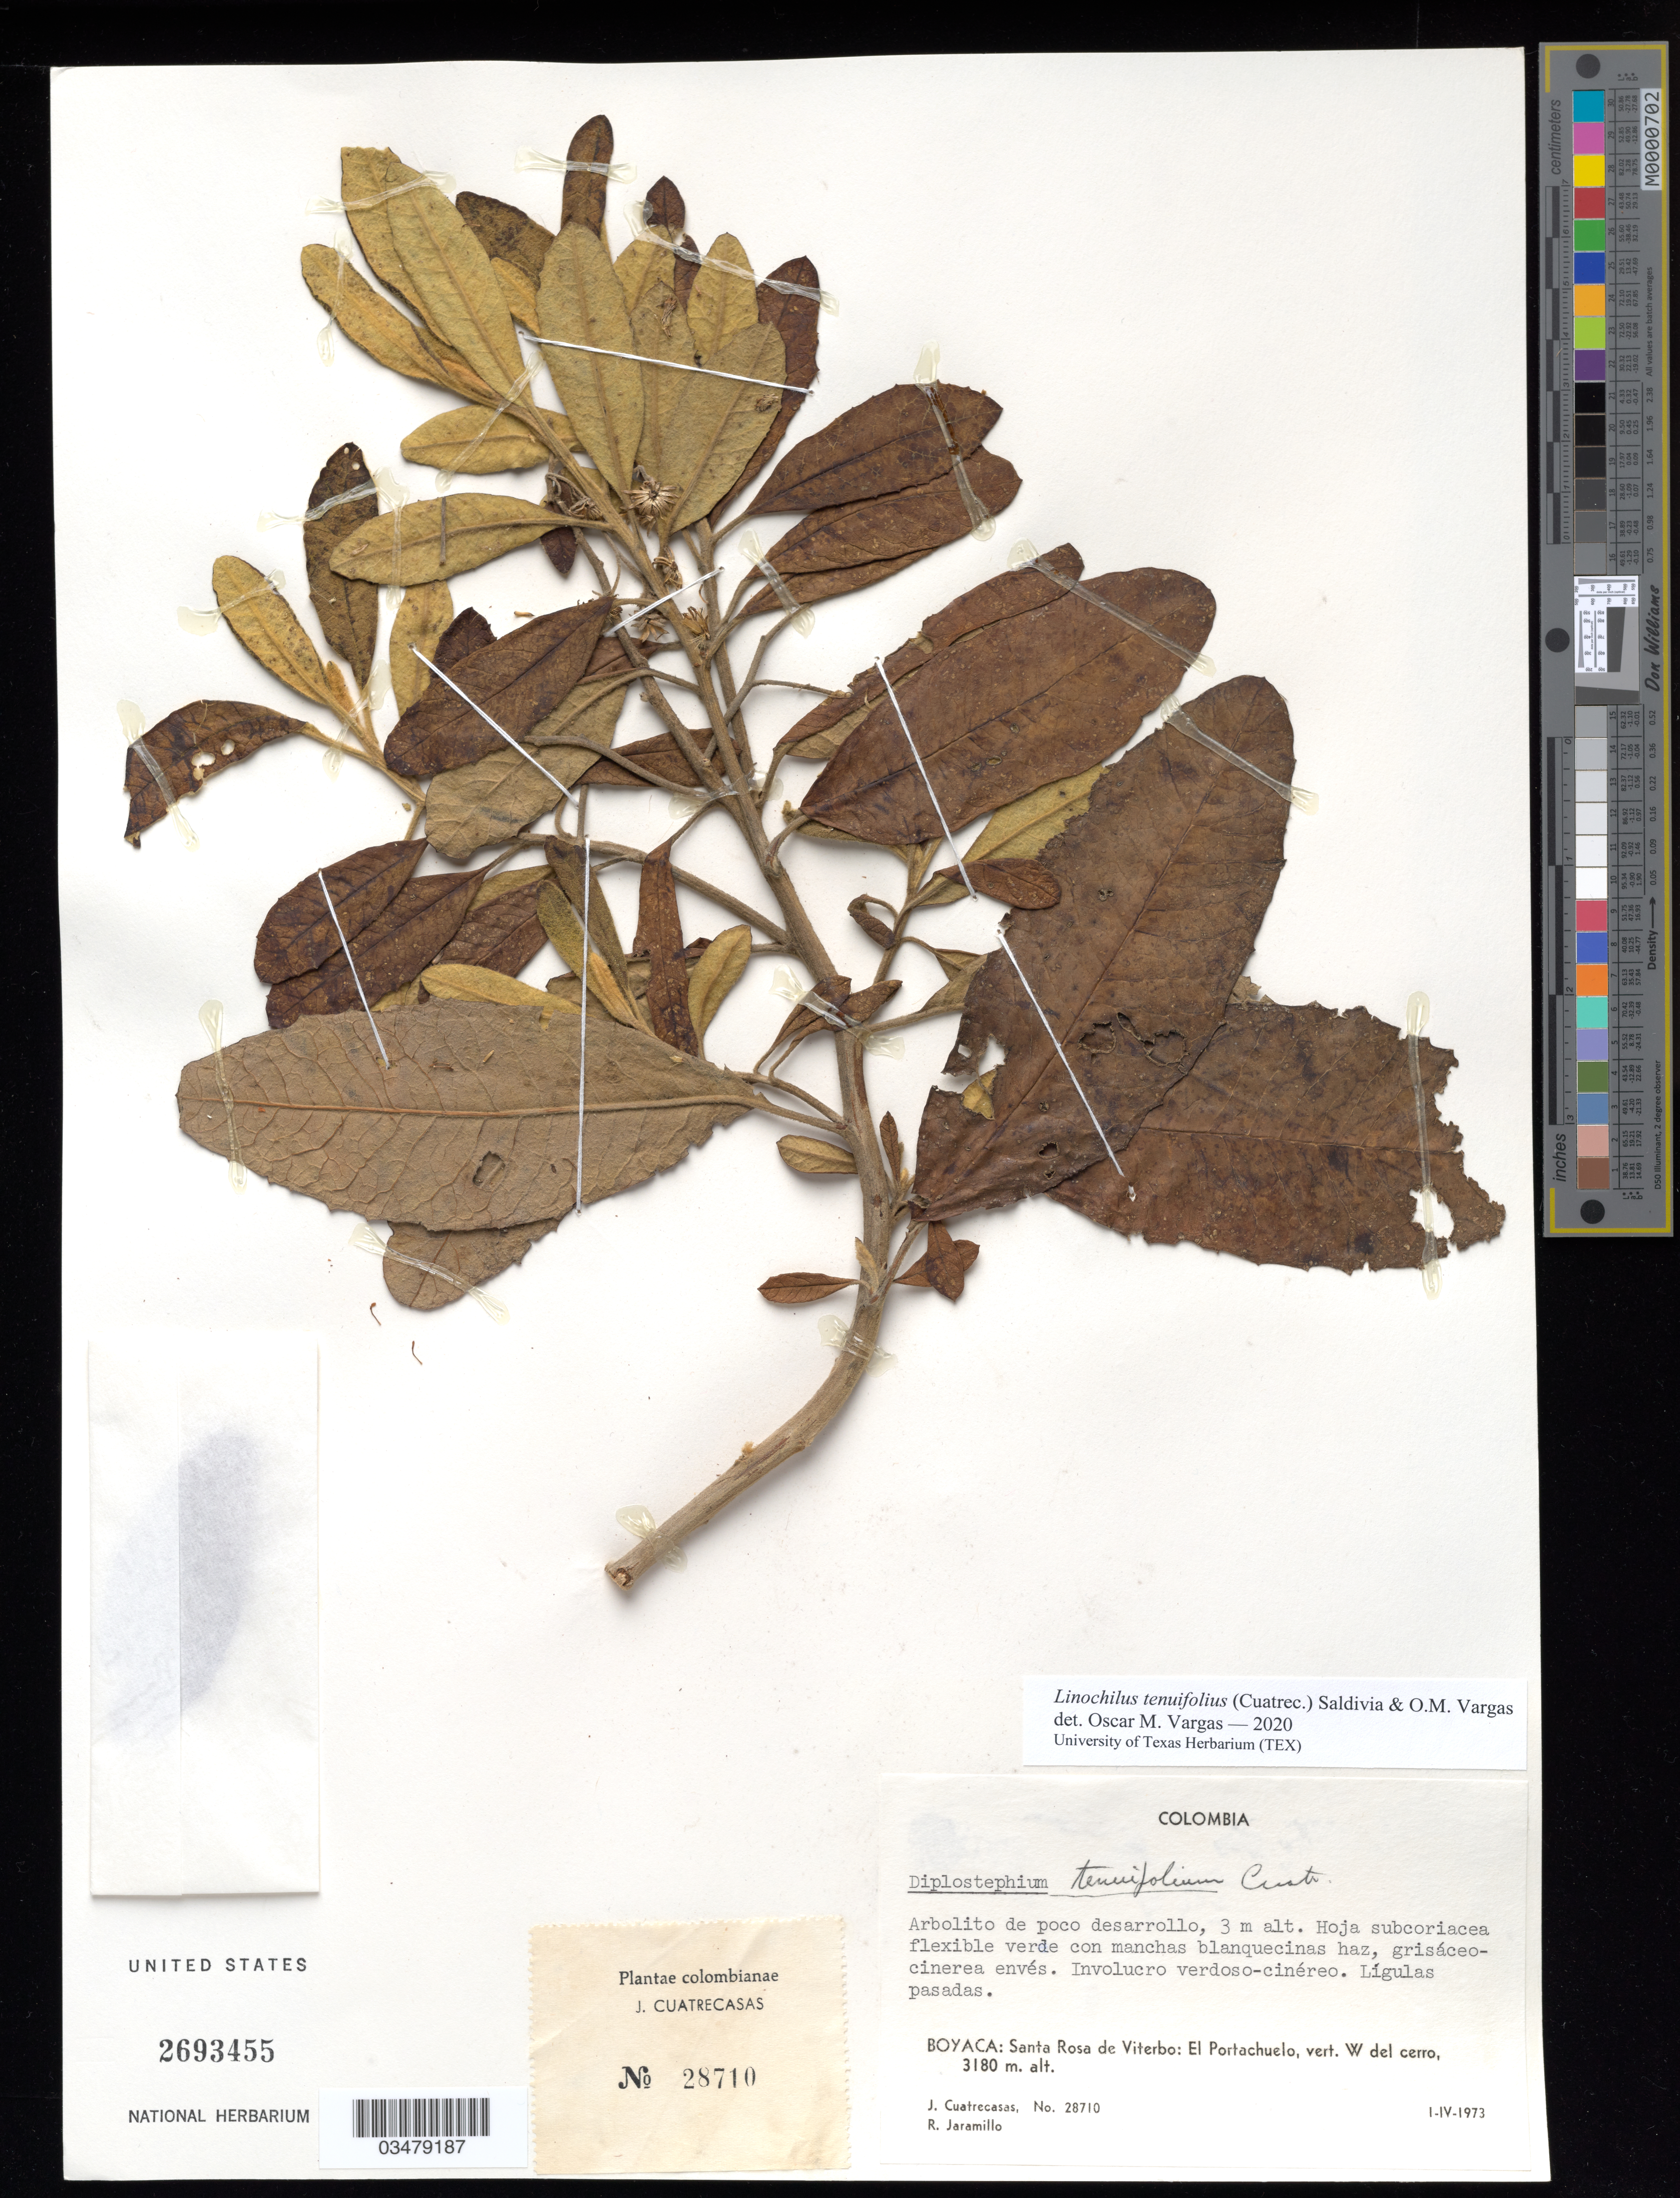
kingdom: Plantae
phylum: Tracheophyta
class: Magnoliopsida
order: Asterales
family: Asteraceae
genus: Linochilus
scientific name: Linochilus tenuifolius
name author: (Cuatrec.) Saldivia & O.M. Vargas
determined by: Vargas, Oscar M.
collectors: J. Cuatrecasas & R. Jaramillo M.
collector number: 28710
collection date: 1973-04-01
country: Colombia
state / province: Boyacá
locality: Santa Rosa de Viterbo: El Portachuelo, vert. E del cerro, paramo junto a la cumbre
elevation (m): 3280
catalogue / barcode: US 2693455